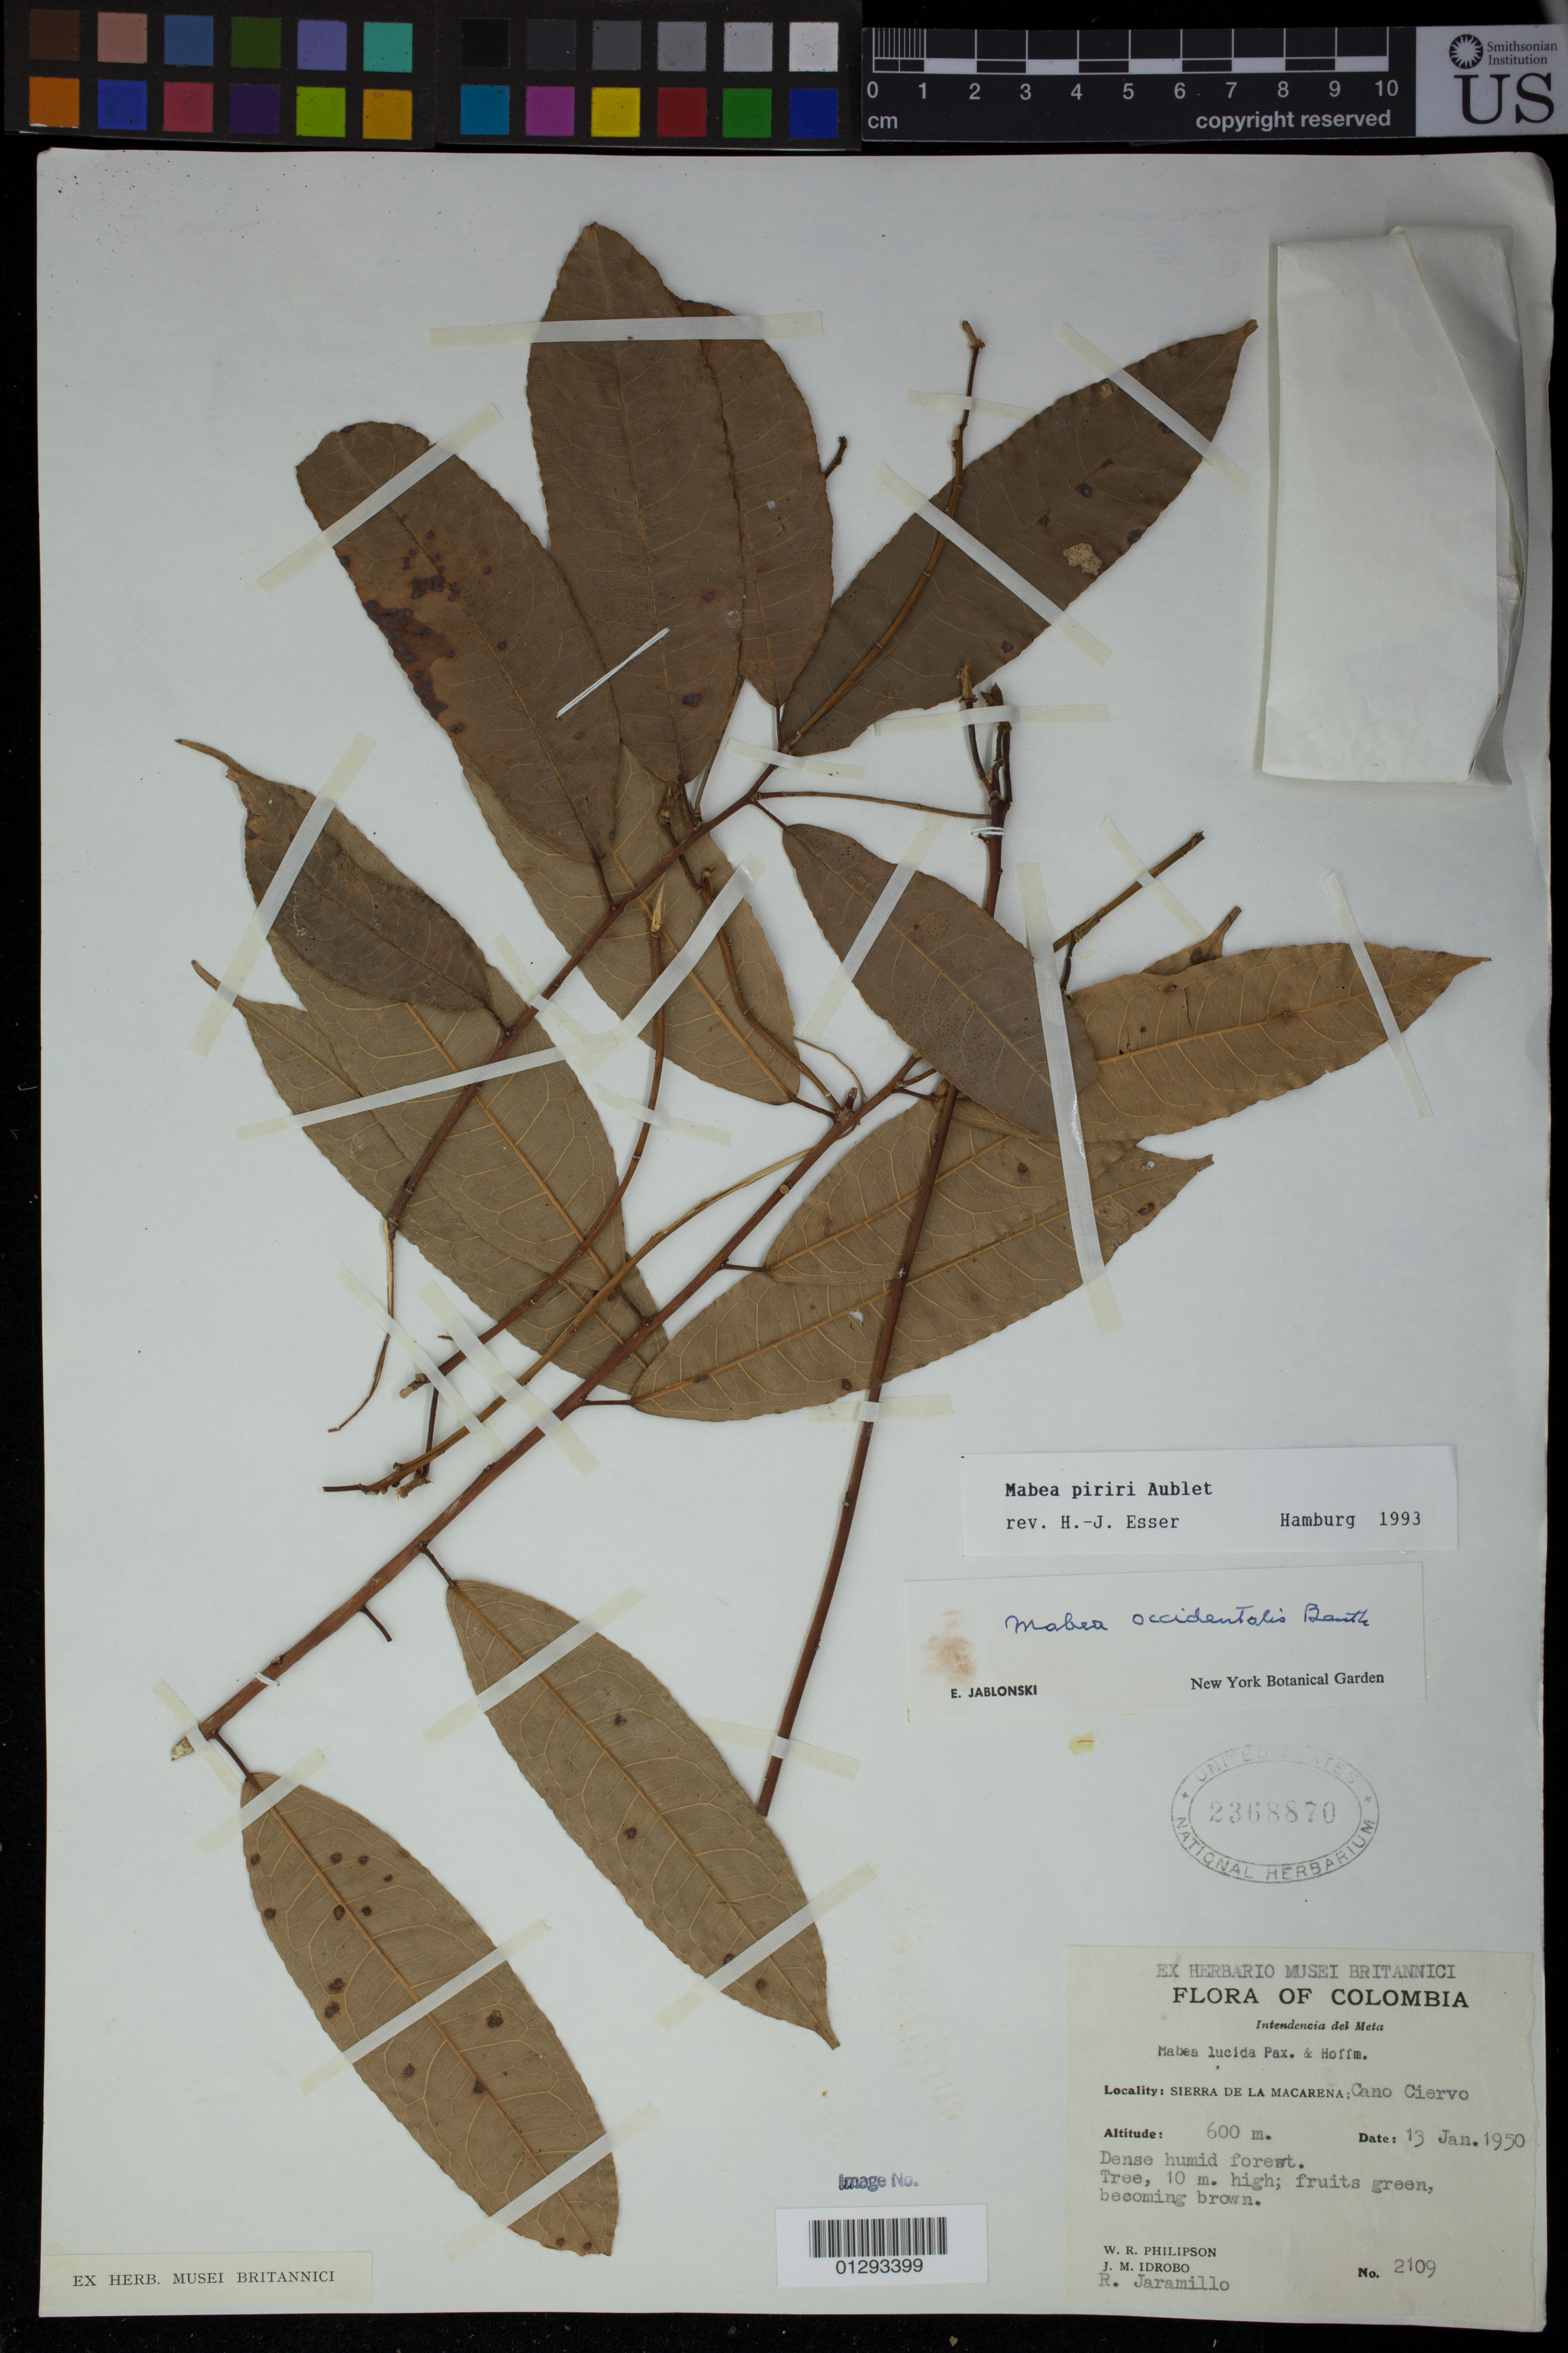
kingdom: Plantae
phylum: Tracheophyta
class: Magnoliopsida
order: Malpighiales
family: Euphorbiaceae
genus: Mabea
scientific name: Mabea piriri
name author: Aubl.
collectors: W. R. Philipson, J. M. Idrobo & R. Jaramillo M.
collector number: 2109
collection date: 1950-01-13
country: Colombia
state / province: Meta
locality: Sierra De La Macarena; Cano Ciervo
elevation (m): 600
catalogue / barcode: US 2368870